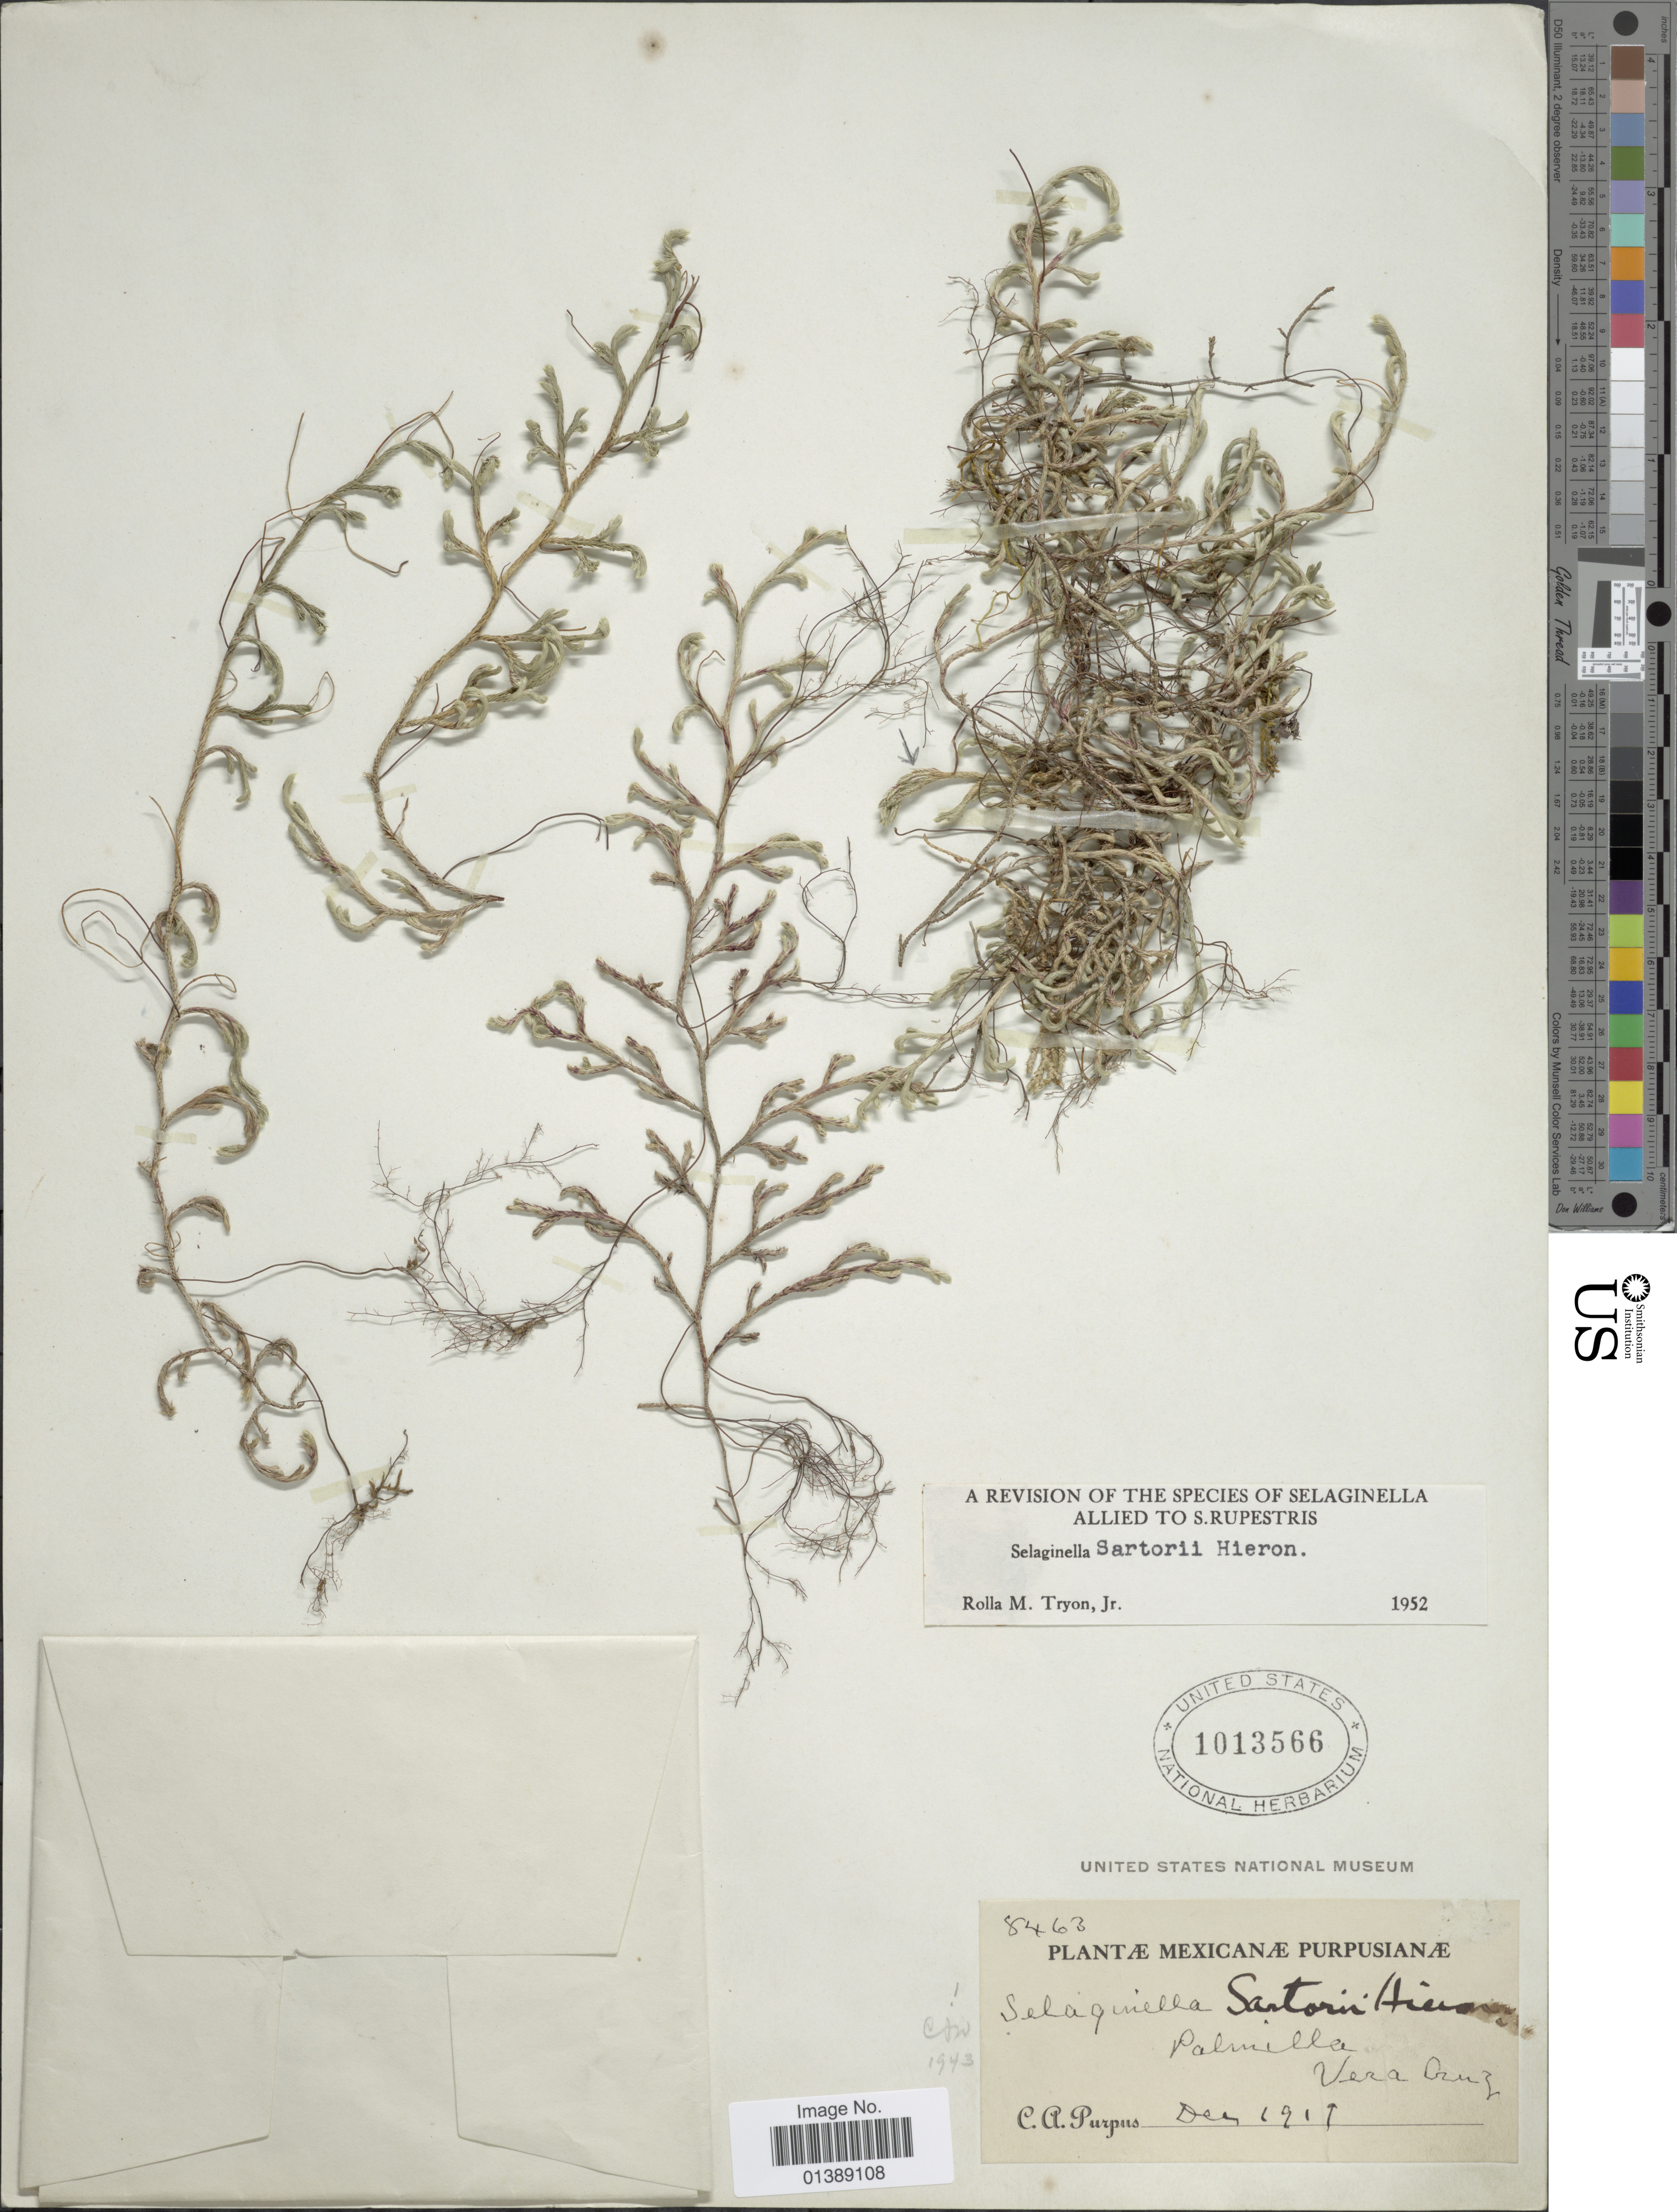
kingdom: Plantae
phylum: Tracheophyta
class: Lycopodiopsida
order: Selaginellales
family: Selaginellaceae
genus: Selaginella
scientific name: Selaginella sartorii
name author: Hieron.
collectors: C. A. Purpus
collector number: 8463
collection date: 1919-12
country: Mexico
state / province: Veracruz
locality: Palmilla, Vera Cruz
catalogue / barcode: US 1013566